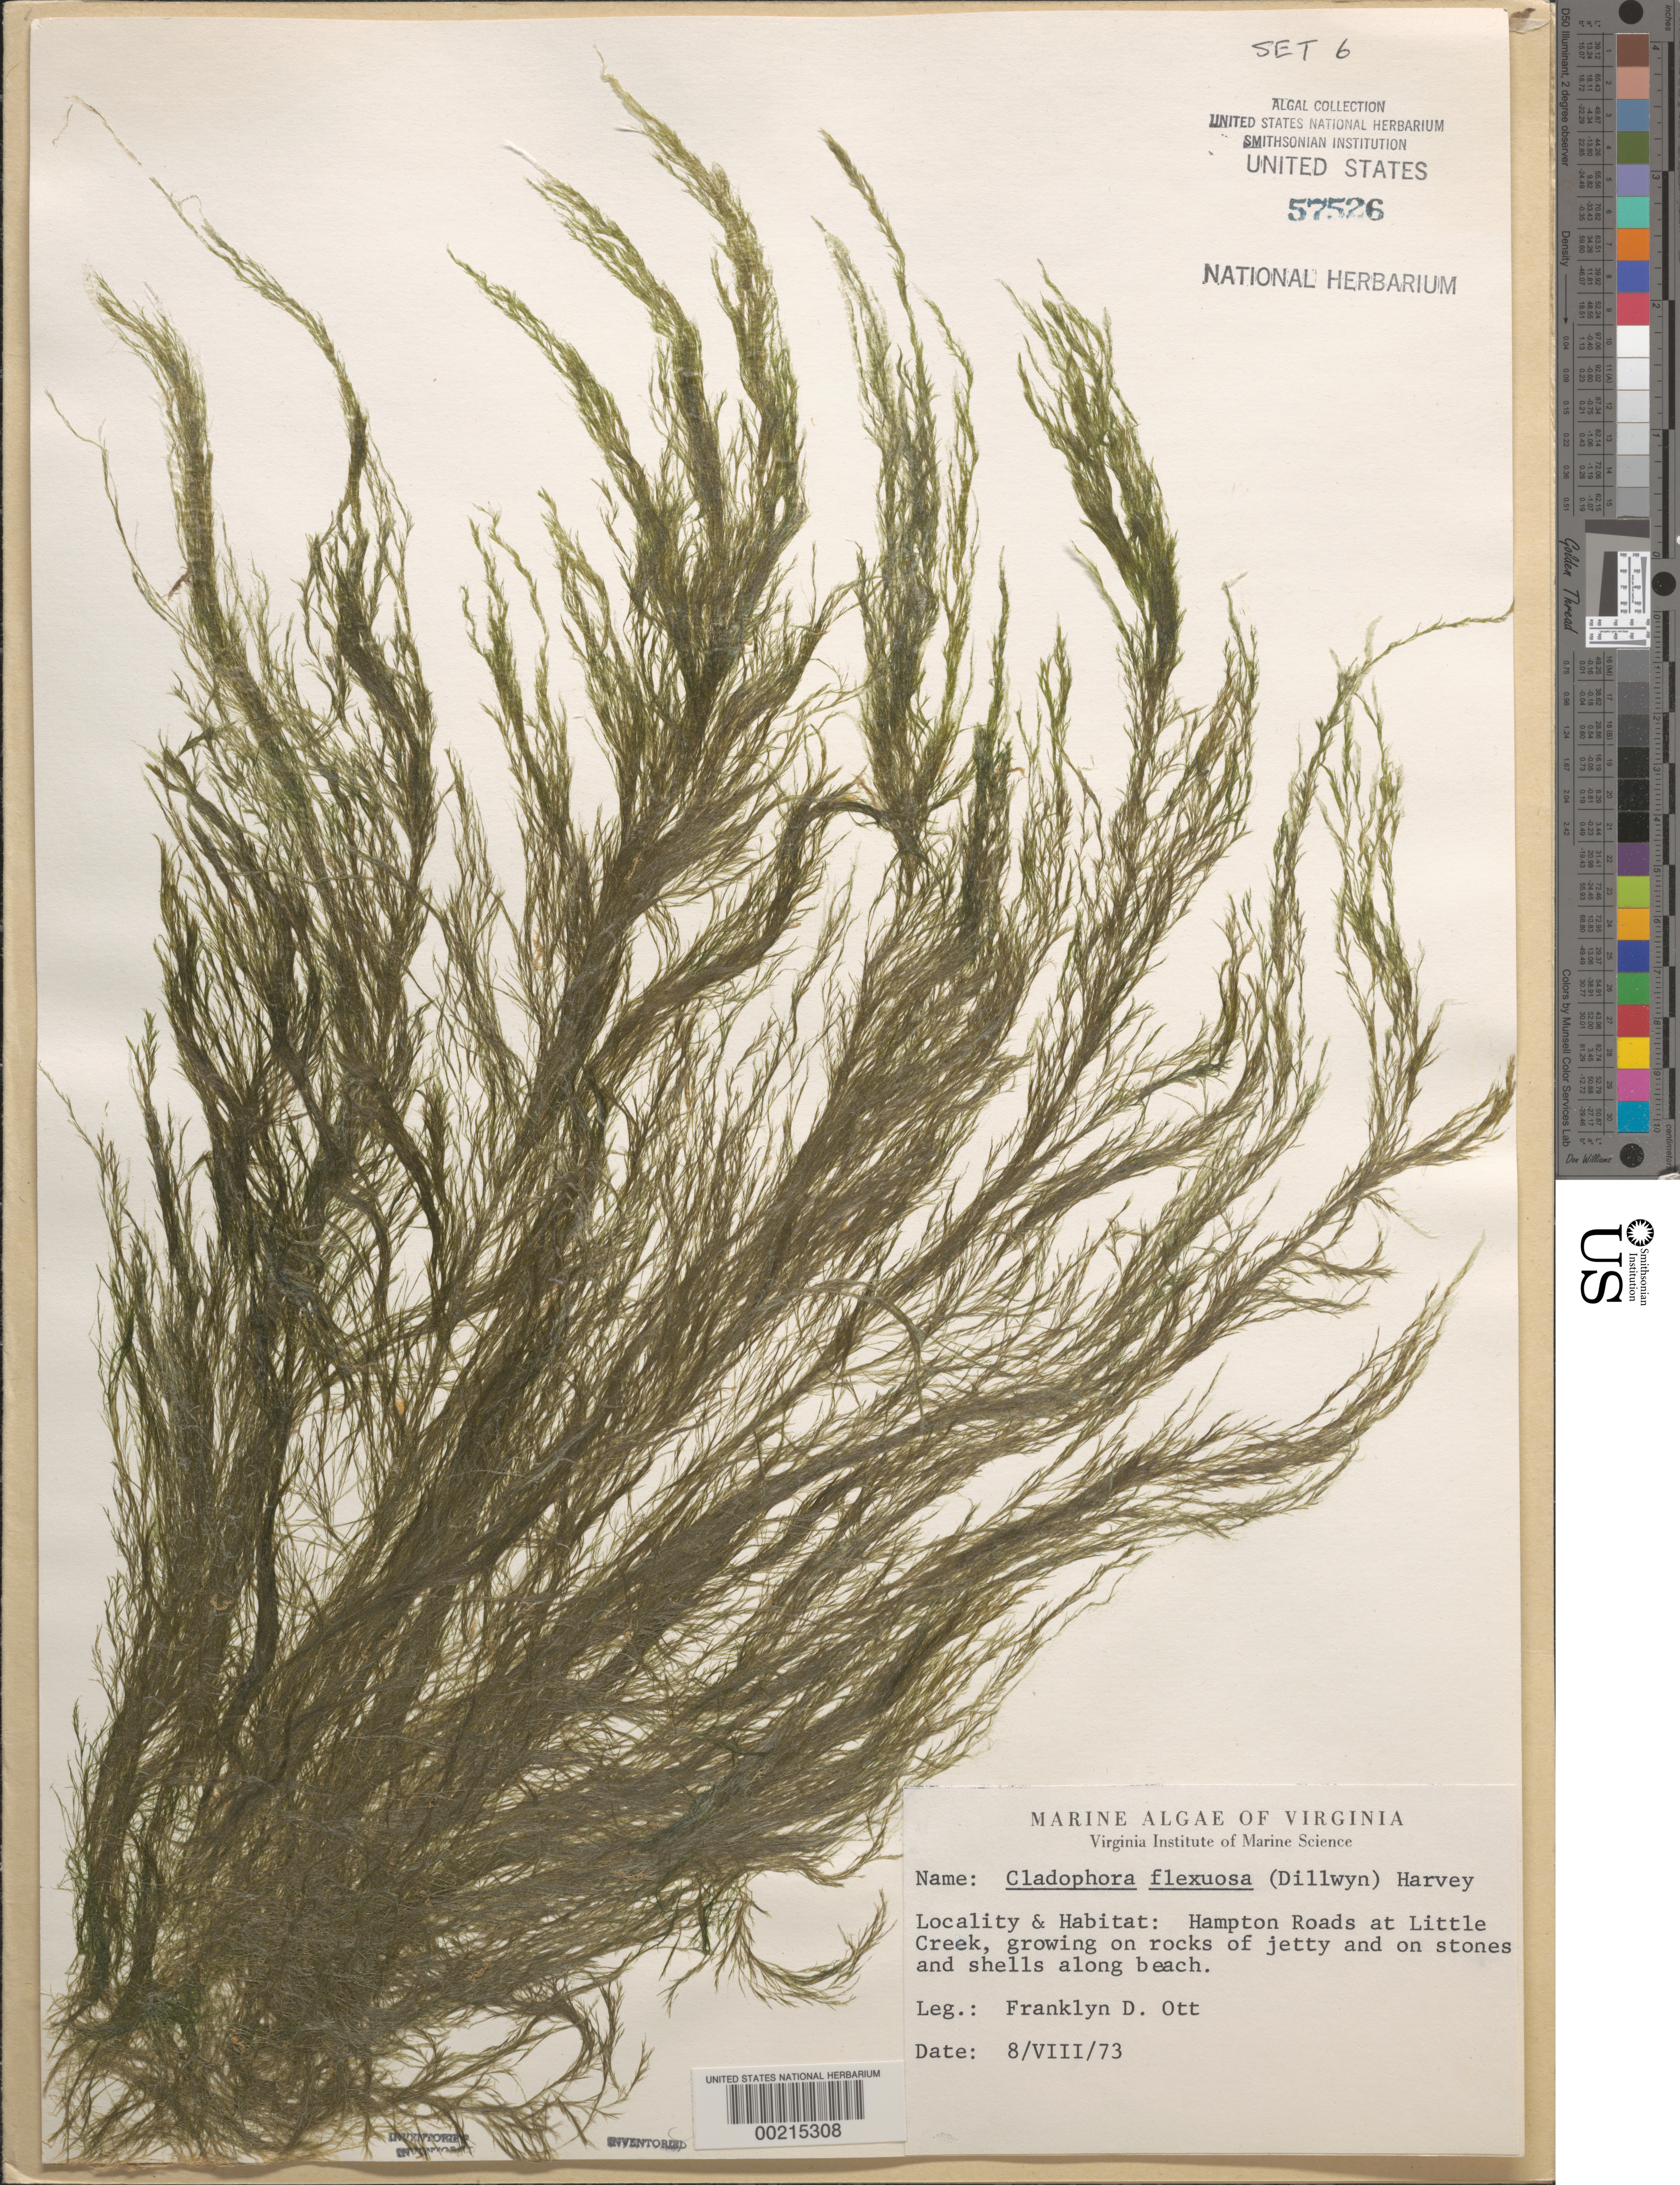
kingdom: Plantae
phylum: Chlorophyta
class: Ulvophyceae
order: Cladophorales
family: Cladophoraceae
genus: Cladophora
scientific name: Cladophora flexuosa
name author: (O.F. Muell.) Kütz.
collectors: F. Ott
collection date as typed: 08 Aug 1973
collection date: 1973-08-08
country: United States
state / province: Virginia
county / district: City of Hampton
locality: Hampton Roads, Little Creek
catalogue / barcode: US 57526